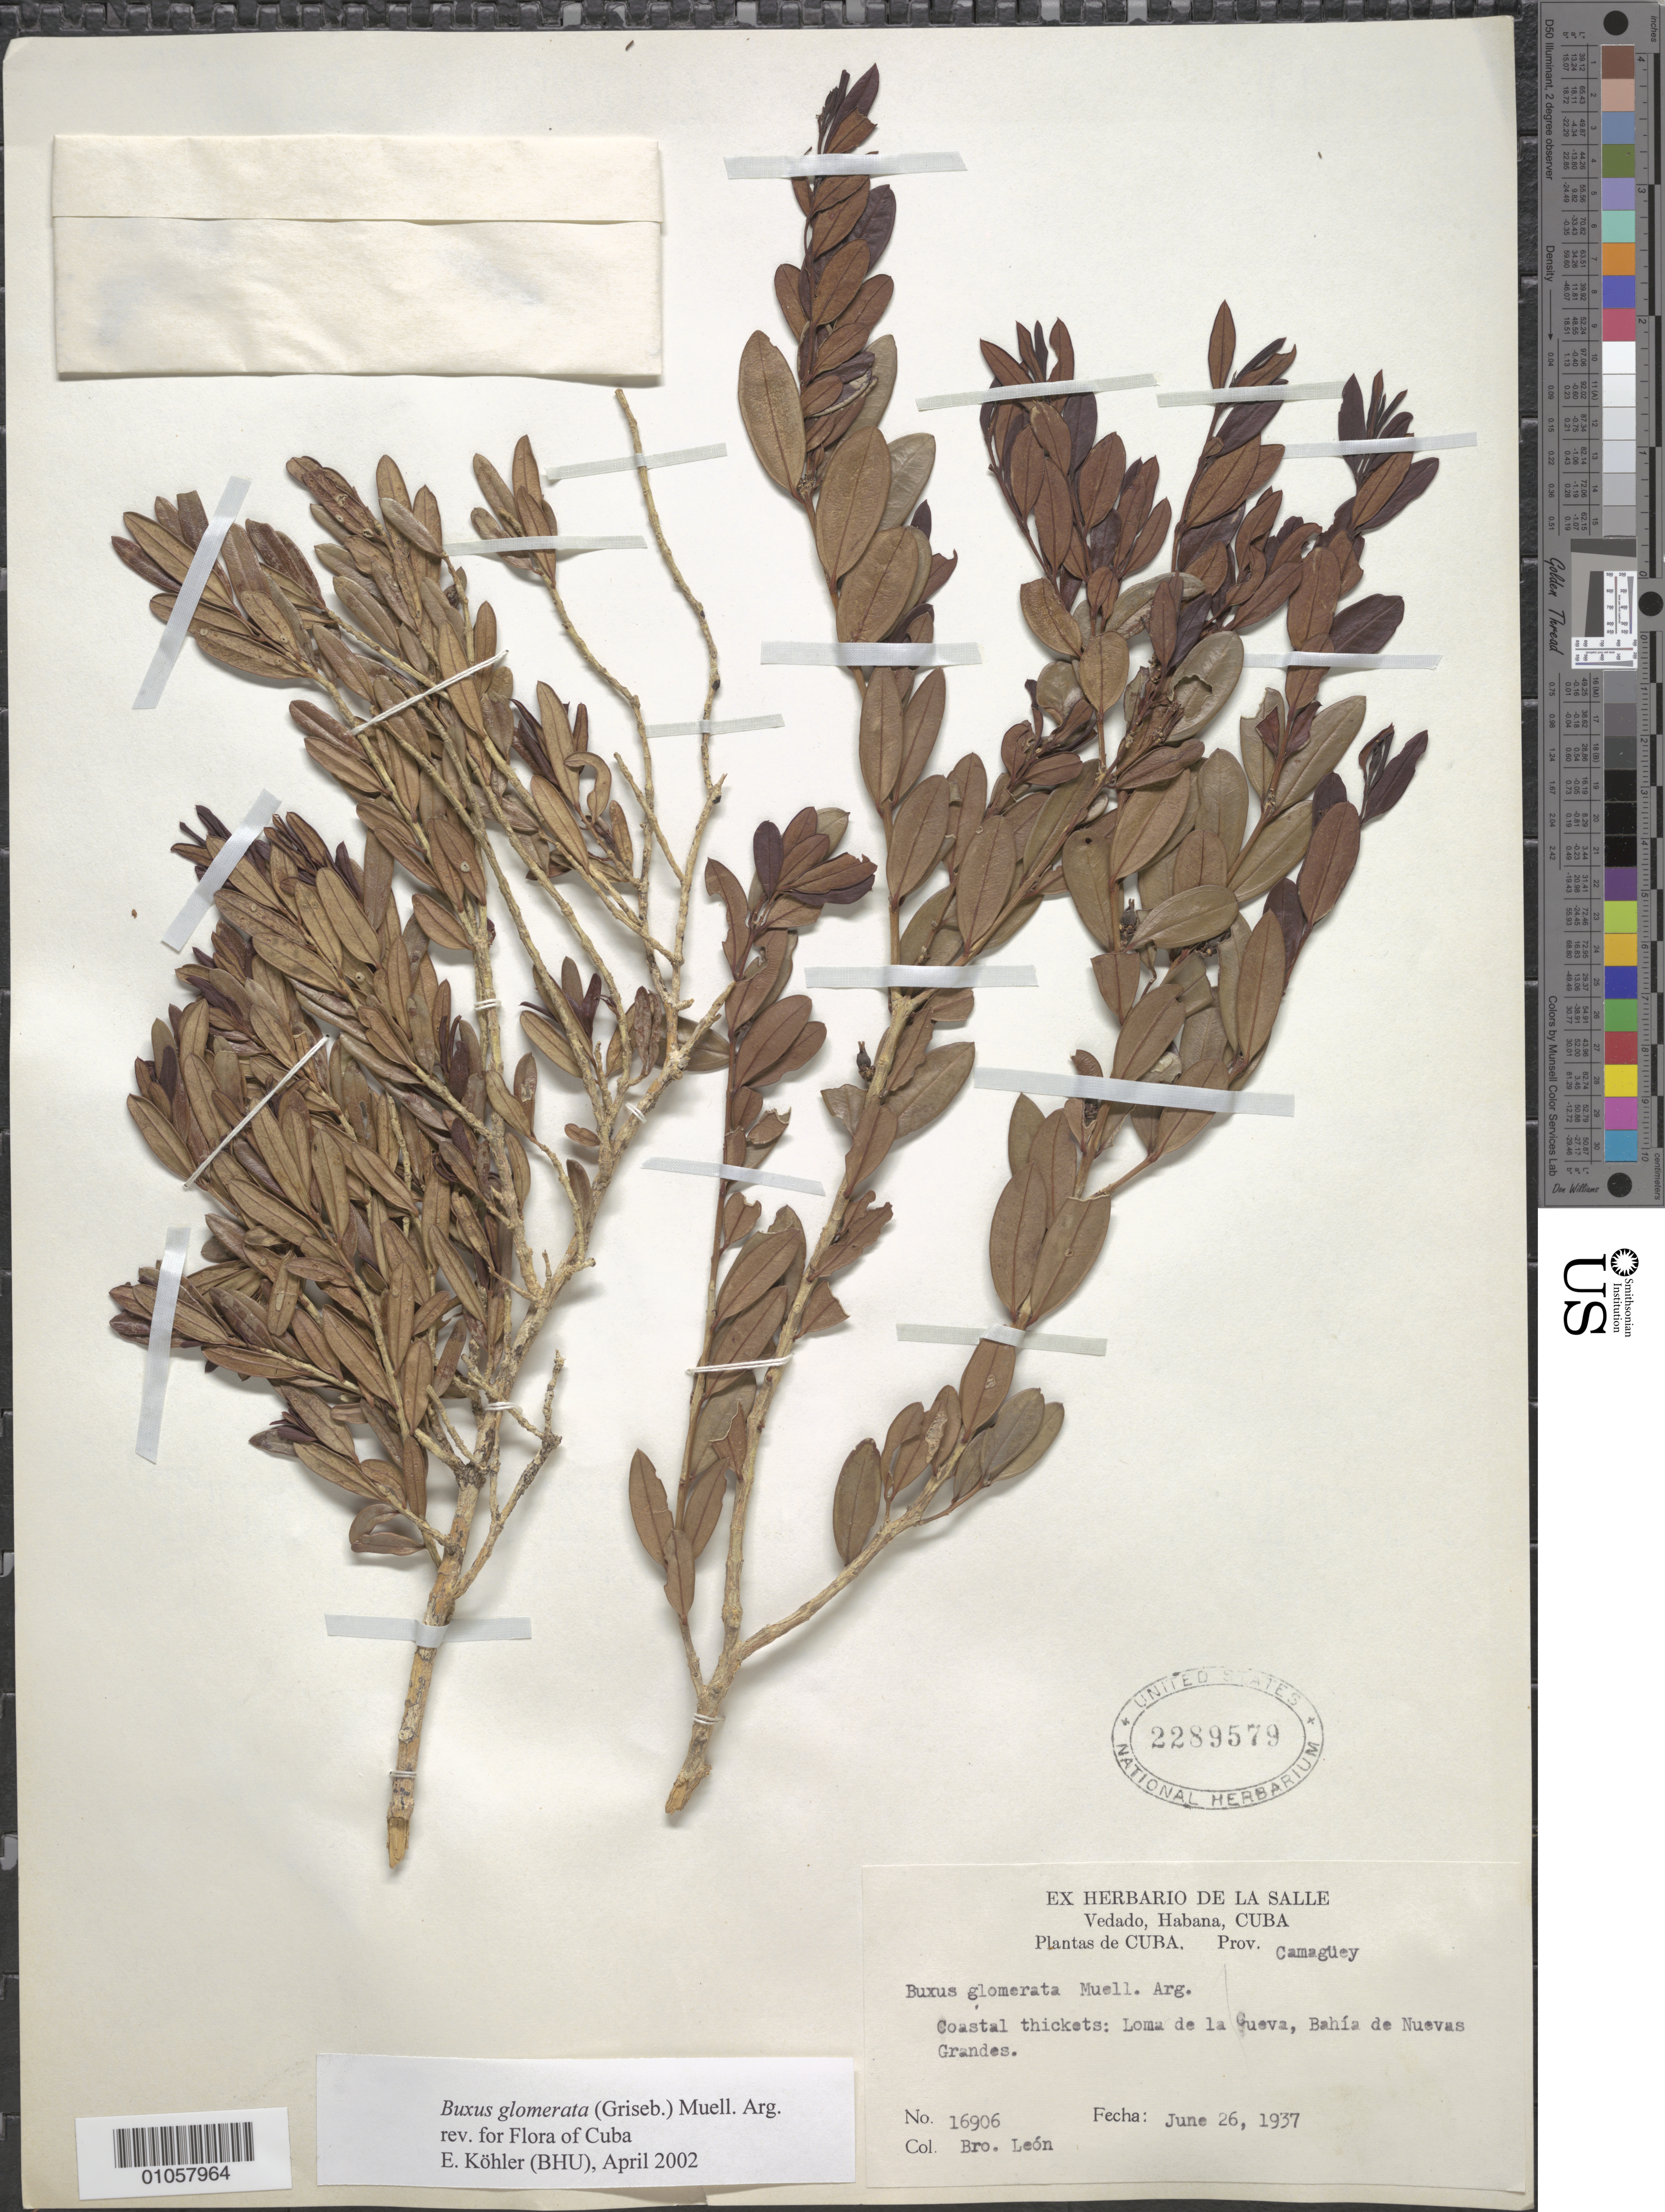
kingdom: Plantae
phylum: Tracheophyta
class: Magnoliopsida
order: Buxales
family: Buxaceae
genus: Buxus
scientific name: Buxus glomerata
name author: (Griseb.) Müll. Arg.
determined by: Kohler, E.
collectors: Bro. León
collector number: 16906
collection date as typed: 26 Jun 1937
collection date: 1937-06-26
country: Cuba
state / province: Camagüey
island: Cuba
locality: Loma de la Gueva, Bahía de Nuevas Grandes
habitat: Coastal thickets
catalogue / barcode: US 2289579